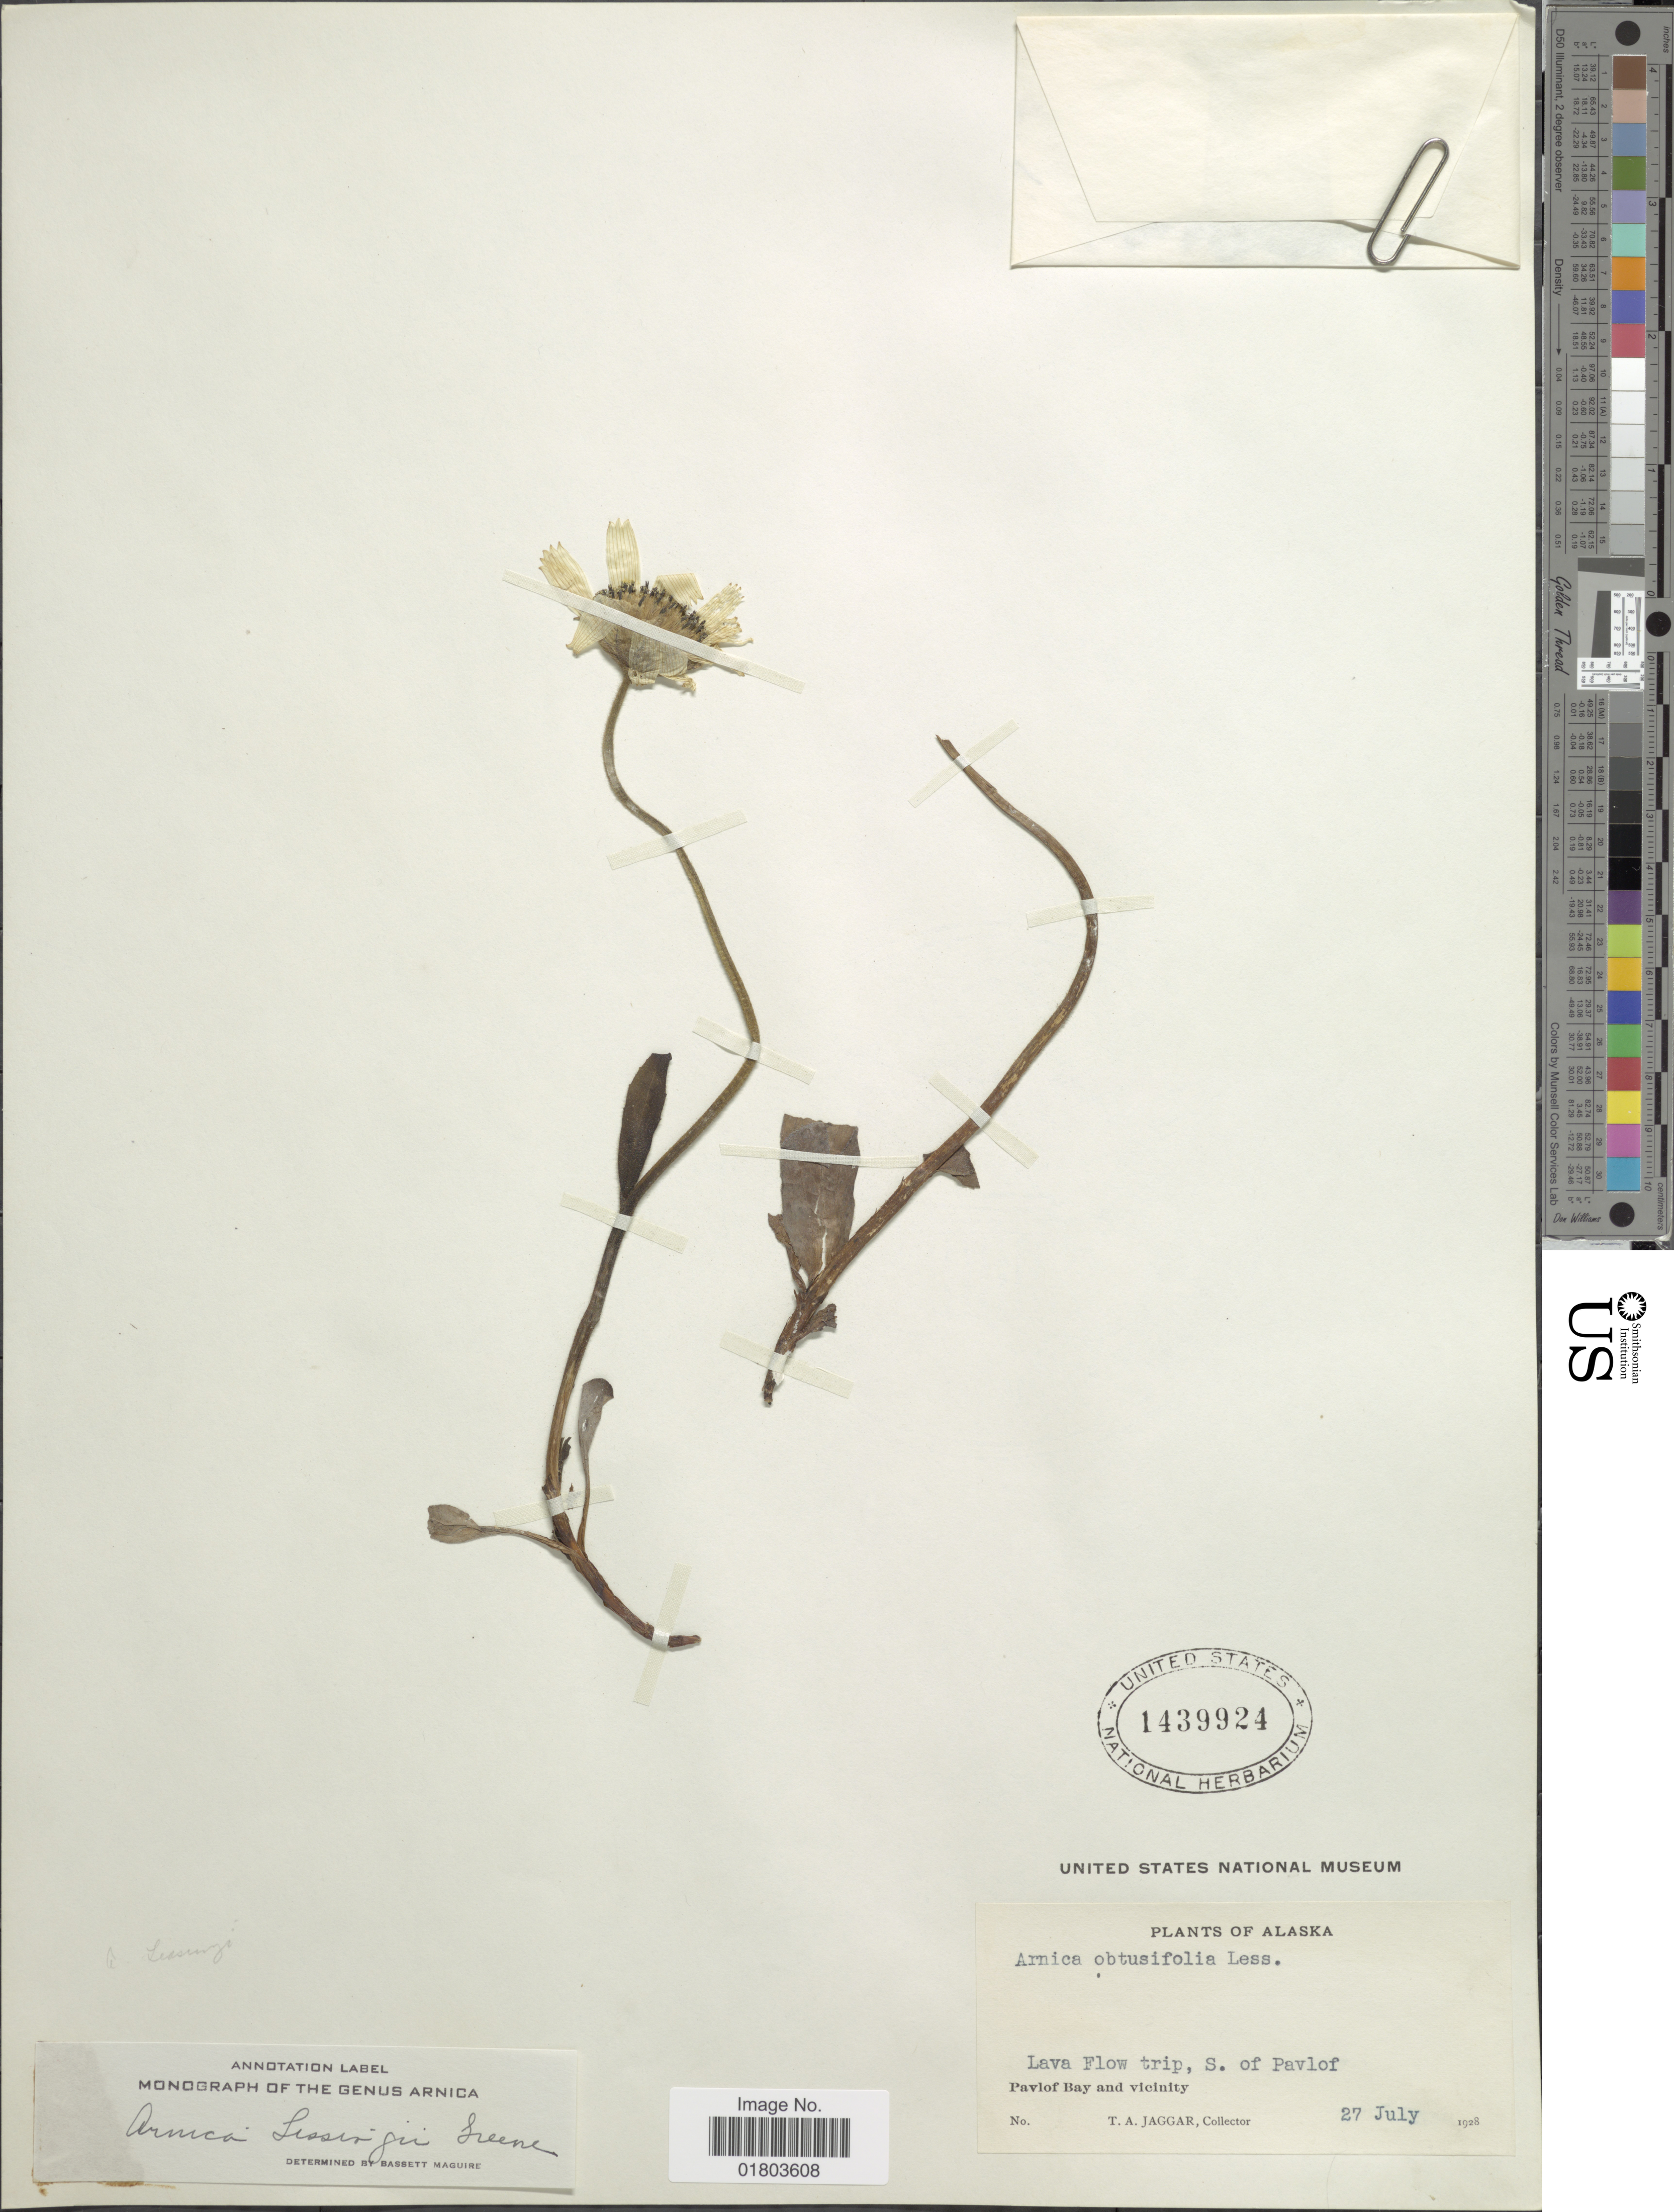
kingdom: Plantae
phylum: Tracheophyta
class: Magnoliopsida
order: Asterales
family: Asteraceae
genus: Arnica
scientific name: Arnica lessingii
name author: (Torr. & A. Gray) Greene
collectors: T. Jaggar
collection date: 1928-07-27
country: United States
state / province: Alaska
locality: Lava Flow trip, S. of Pavlof, Pavlof Bay and vicinity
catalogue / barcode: US 1439924